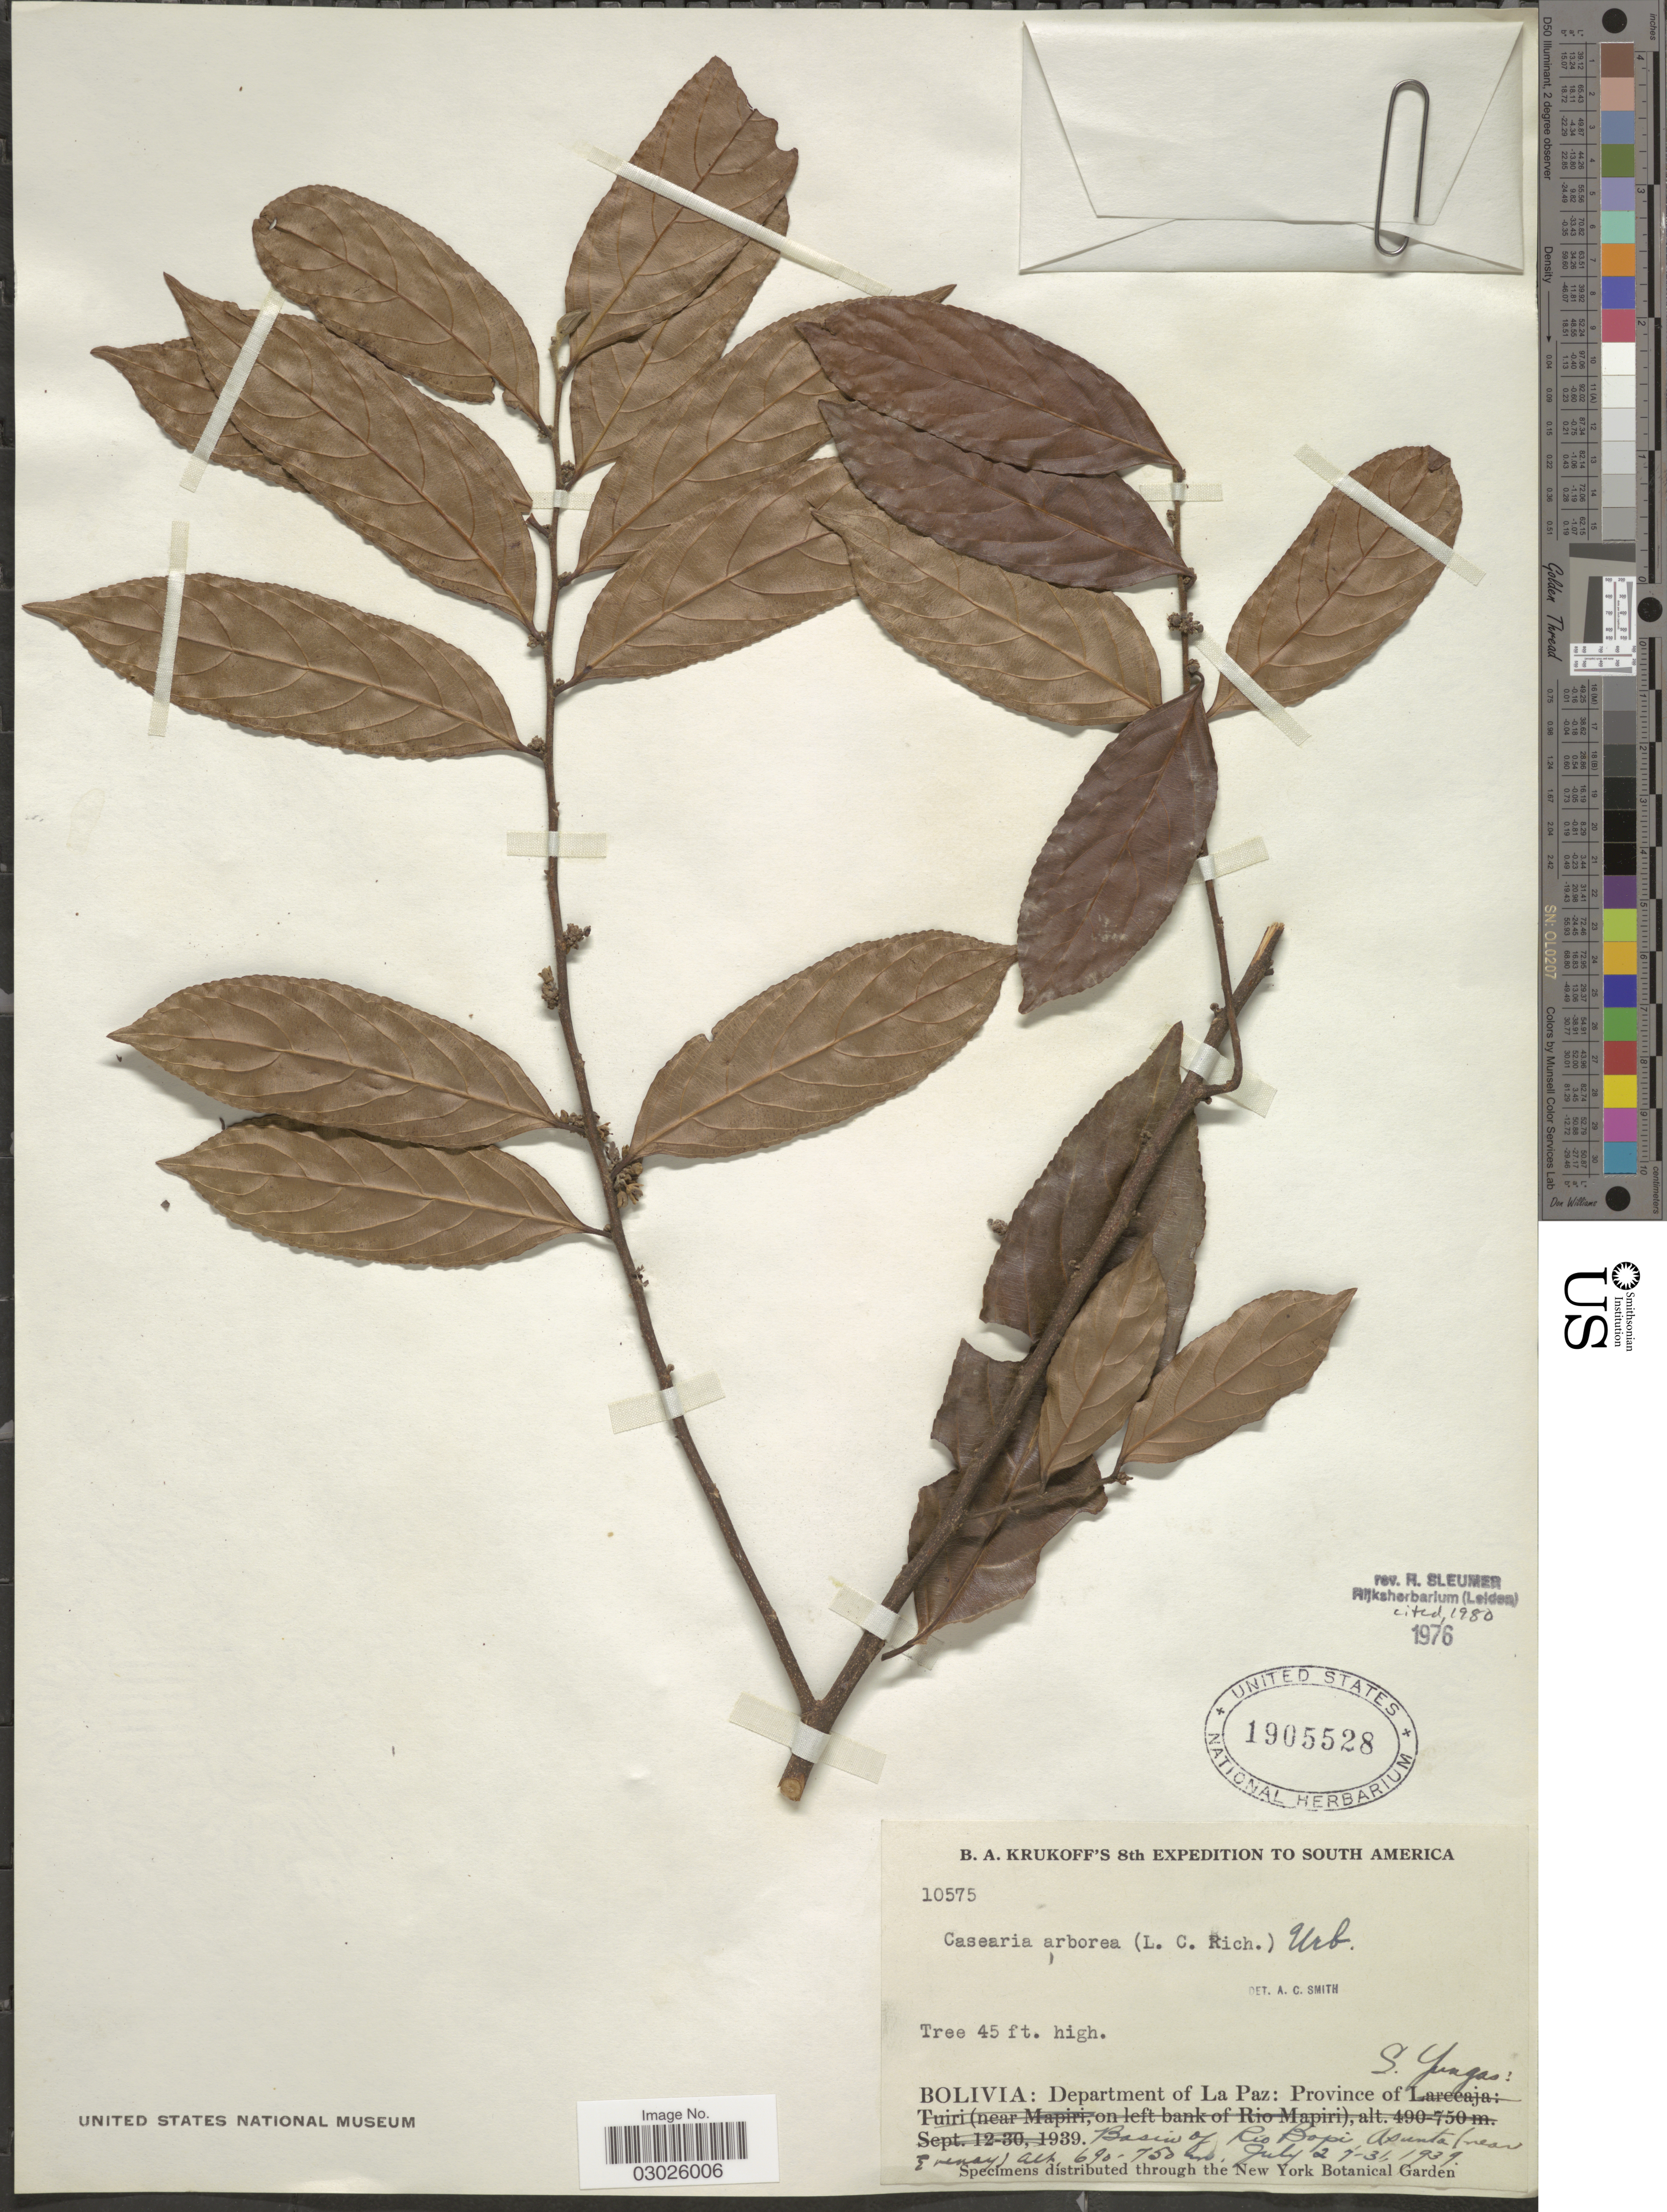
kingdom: Plantae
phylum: Tracheophyta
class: Magnoliopsida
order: Malpighiales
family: Salicaceae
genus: Casearia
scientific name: Casearia arborea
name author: (Rich.) Urb.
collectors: B. A. Krukoff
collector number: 10575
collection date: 1939-07-27/1939-07-31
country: Bolivia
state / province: La Paz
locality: Department of La Paz: Province of S Yungas: Basin of Rio Bopsi Asunta (near Everay)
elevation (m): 690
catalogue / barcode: US 1905528